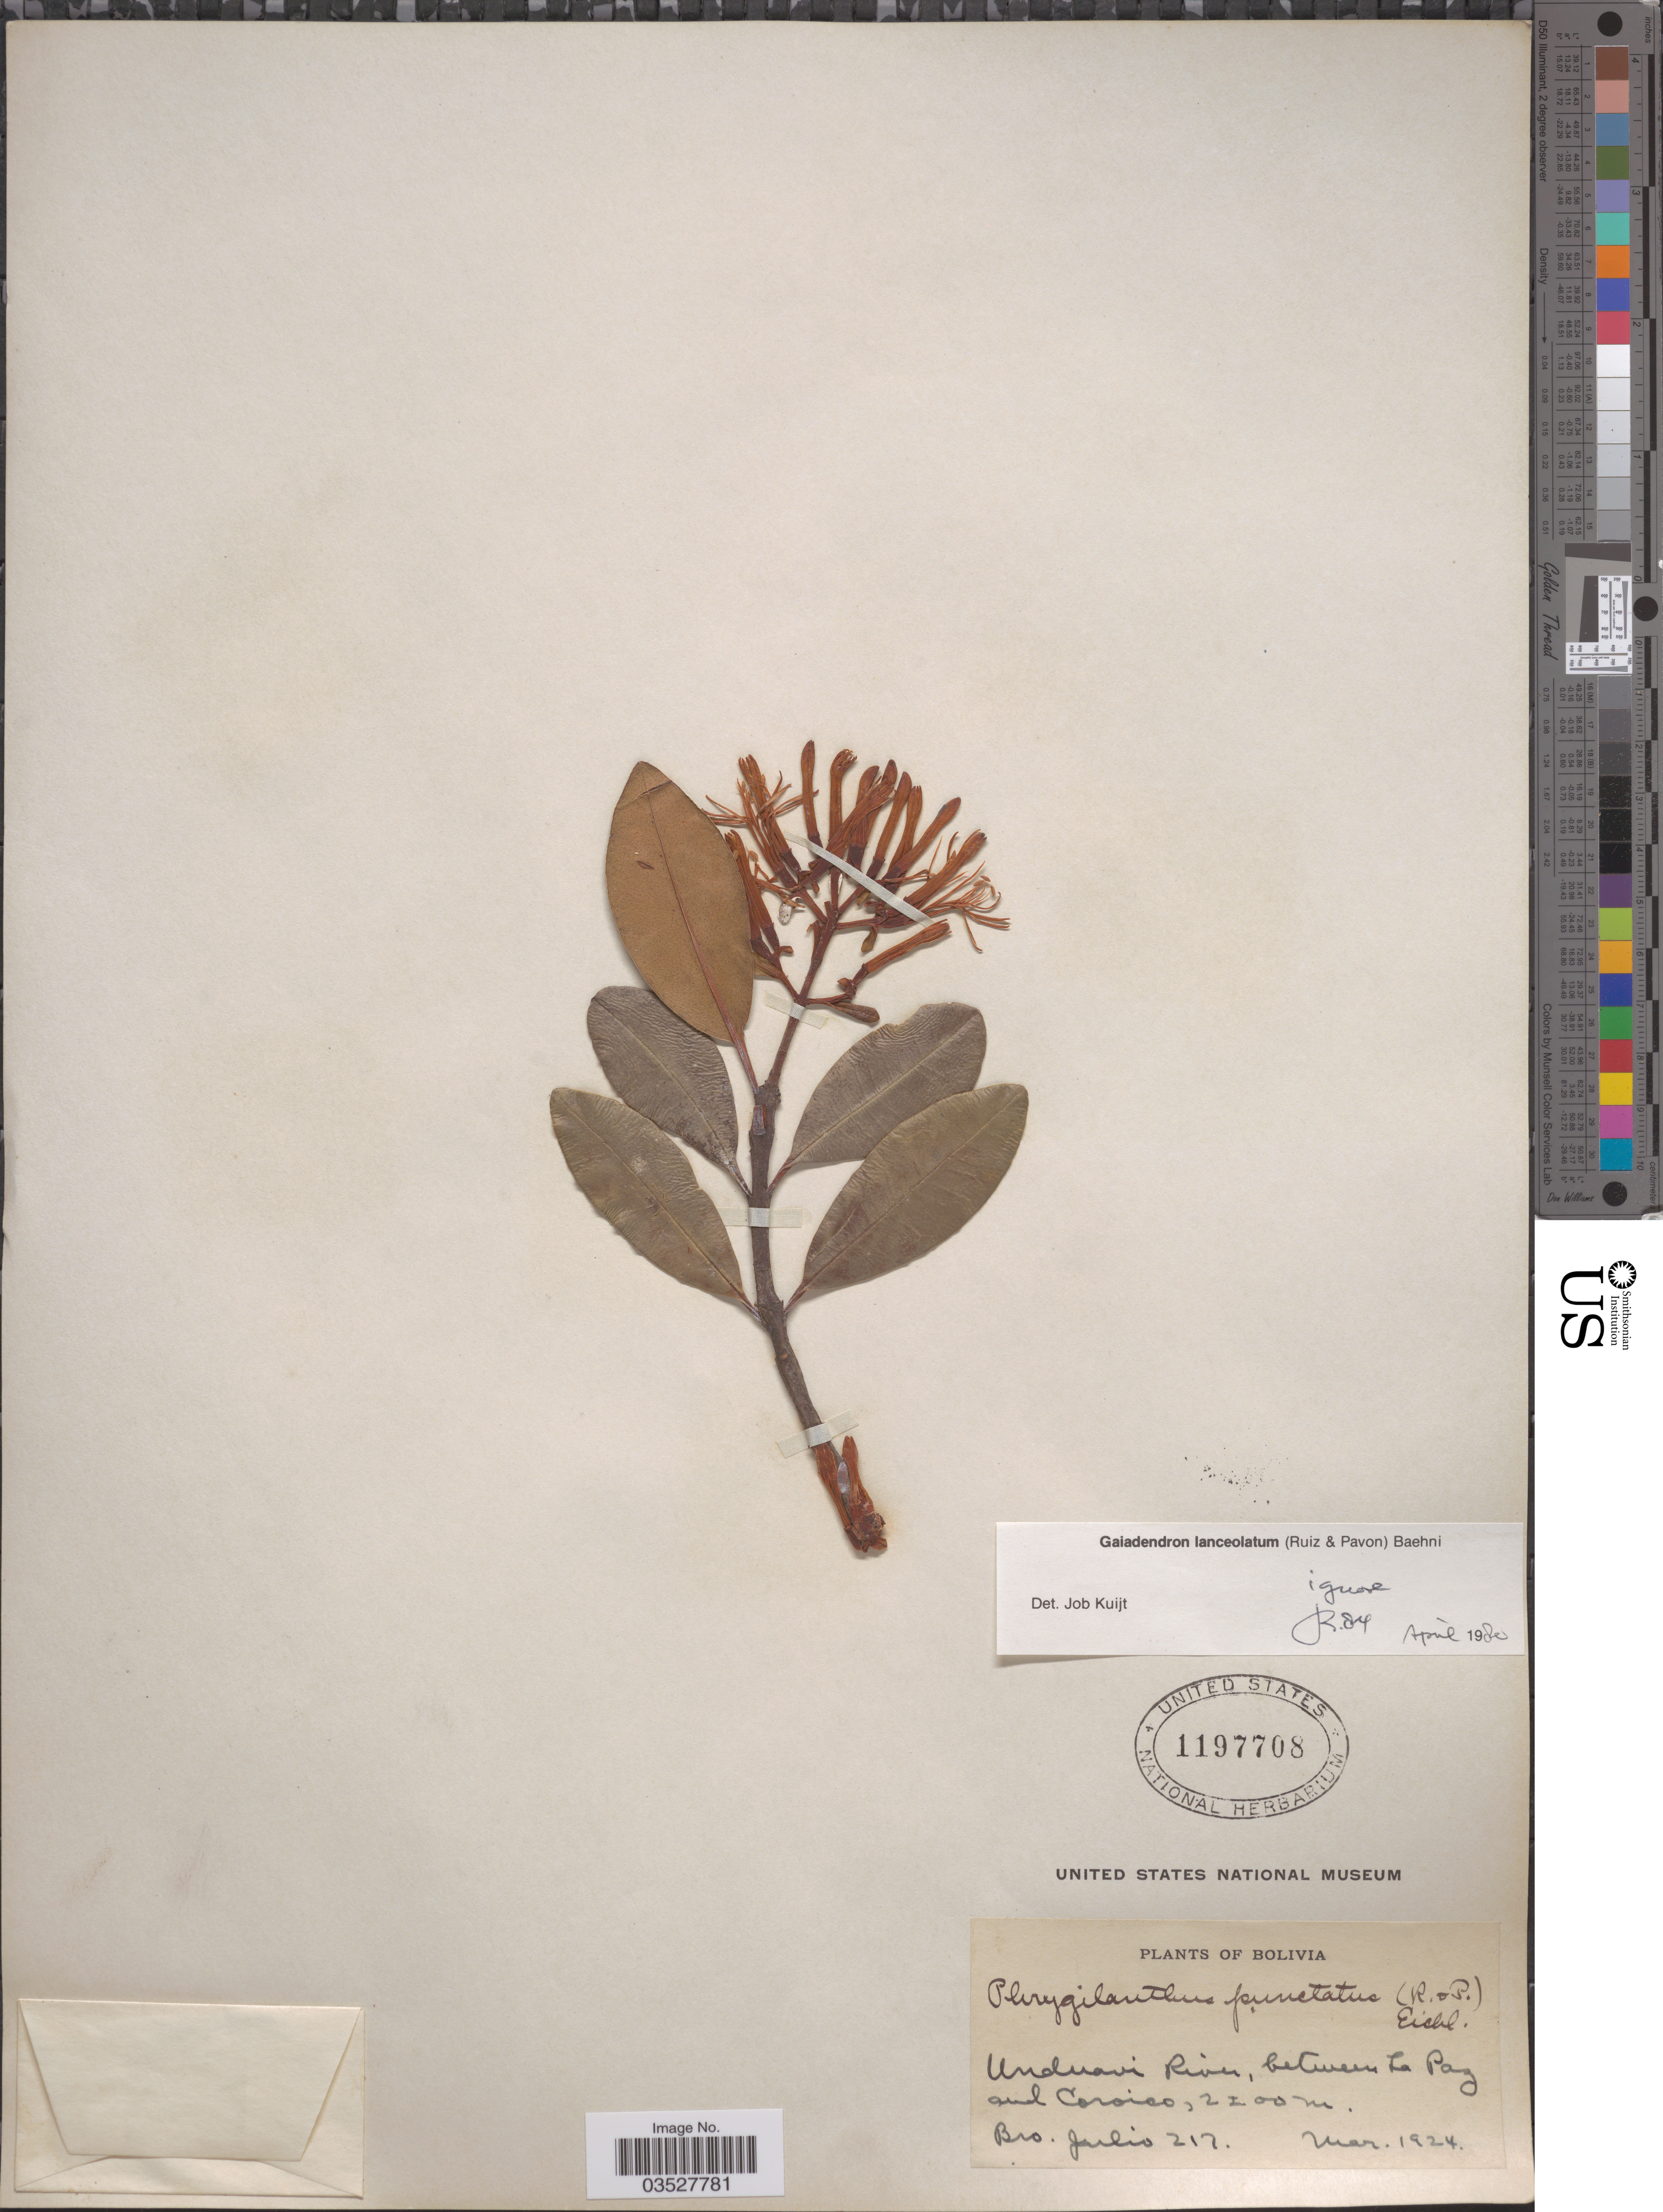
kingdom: Plantae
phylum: Tracheophyta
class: Magnoliopsida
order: Santalales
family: Loranthaceae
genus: Gaiadendron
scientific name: Gaiadendron punctatum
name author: (Ruiz & Pav.) G. Don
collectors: Bro. Julio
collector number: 217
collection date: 1924-03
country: Bolivia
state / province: La Paz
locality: Unduavi River, between La Paz and Coroico.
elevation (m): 2100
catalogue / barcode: US 1197708